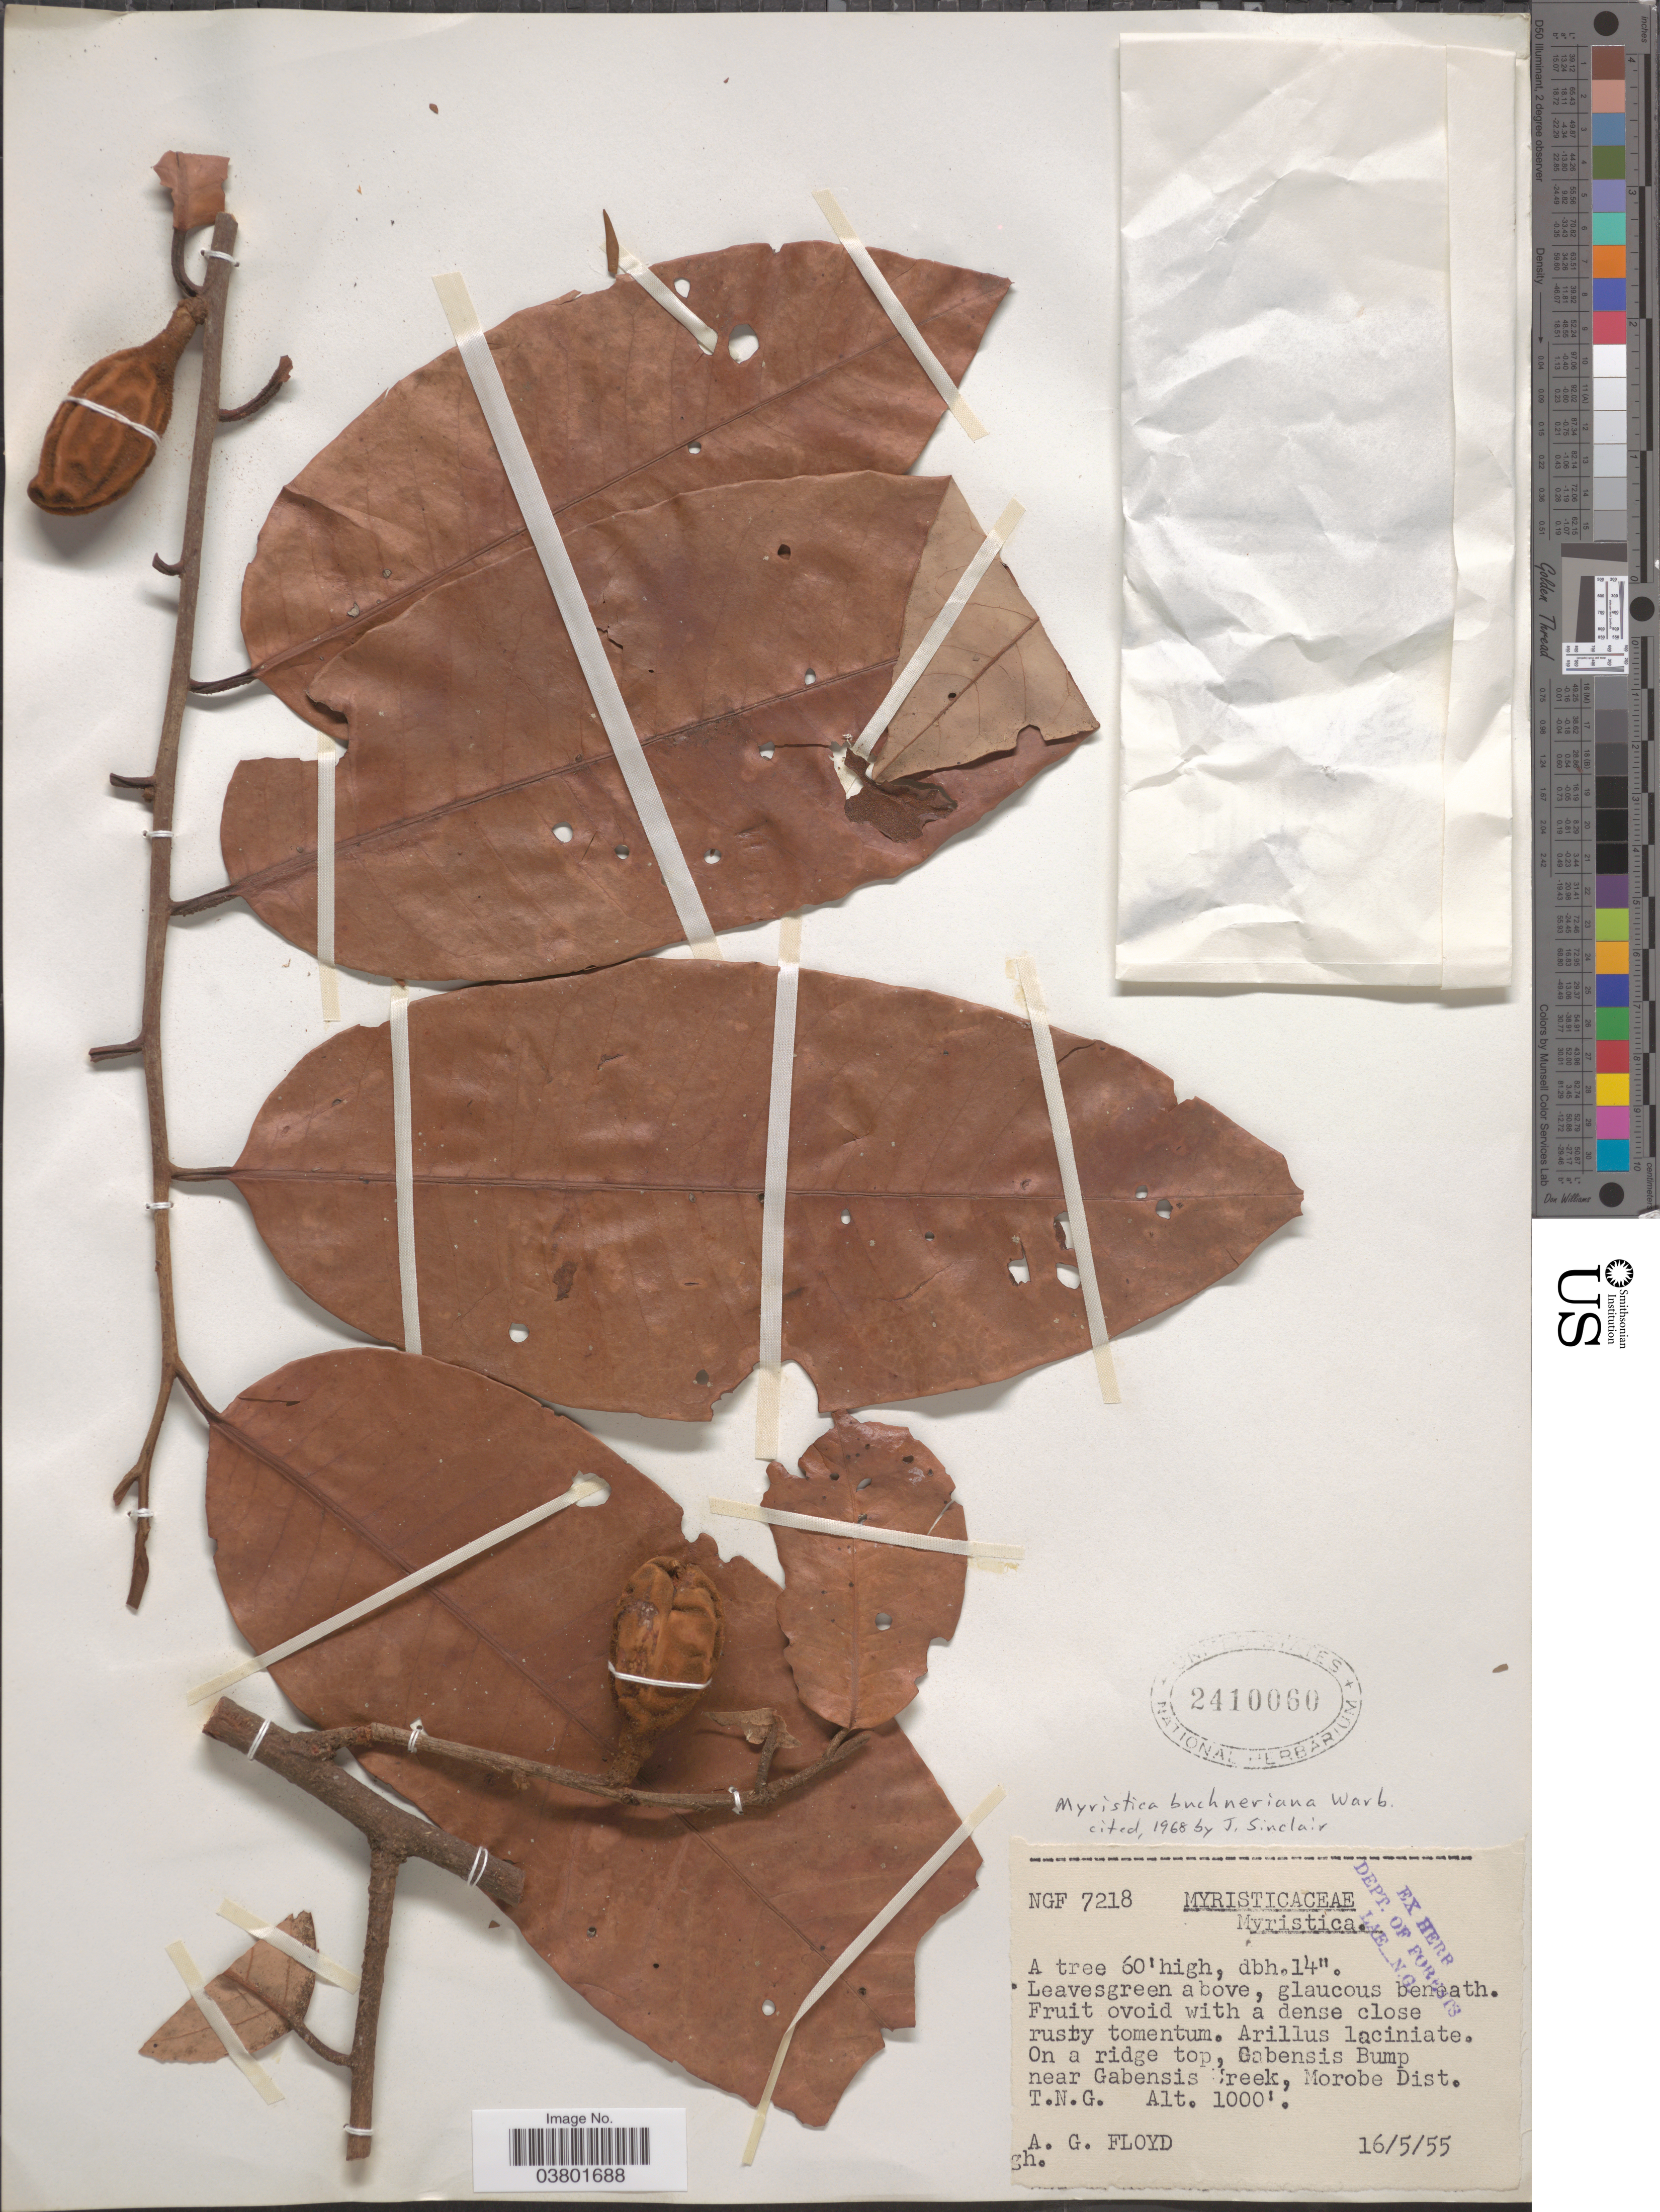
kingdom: Plantae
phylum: Tracheophyta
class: Magnoliopsida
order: Magnoliales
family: Myristicaceae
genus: Myristica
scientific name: Myristica buchneriana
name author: Warb.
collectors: A. G. Floyd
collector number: NGF7218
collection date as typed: Transcribed d/m/y: 16/5/55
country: Papua New Guinea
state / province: Morobe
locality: On a ridge top, Gabensis Bump near Gabensis Creek, Morobe Dist. T.N.G.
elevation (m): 305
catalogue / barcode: US 2410060